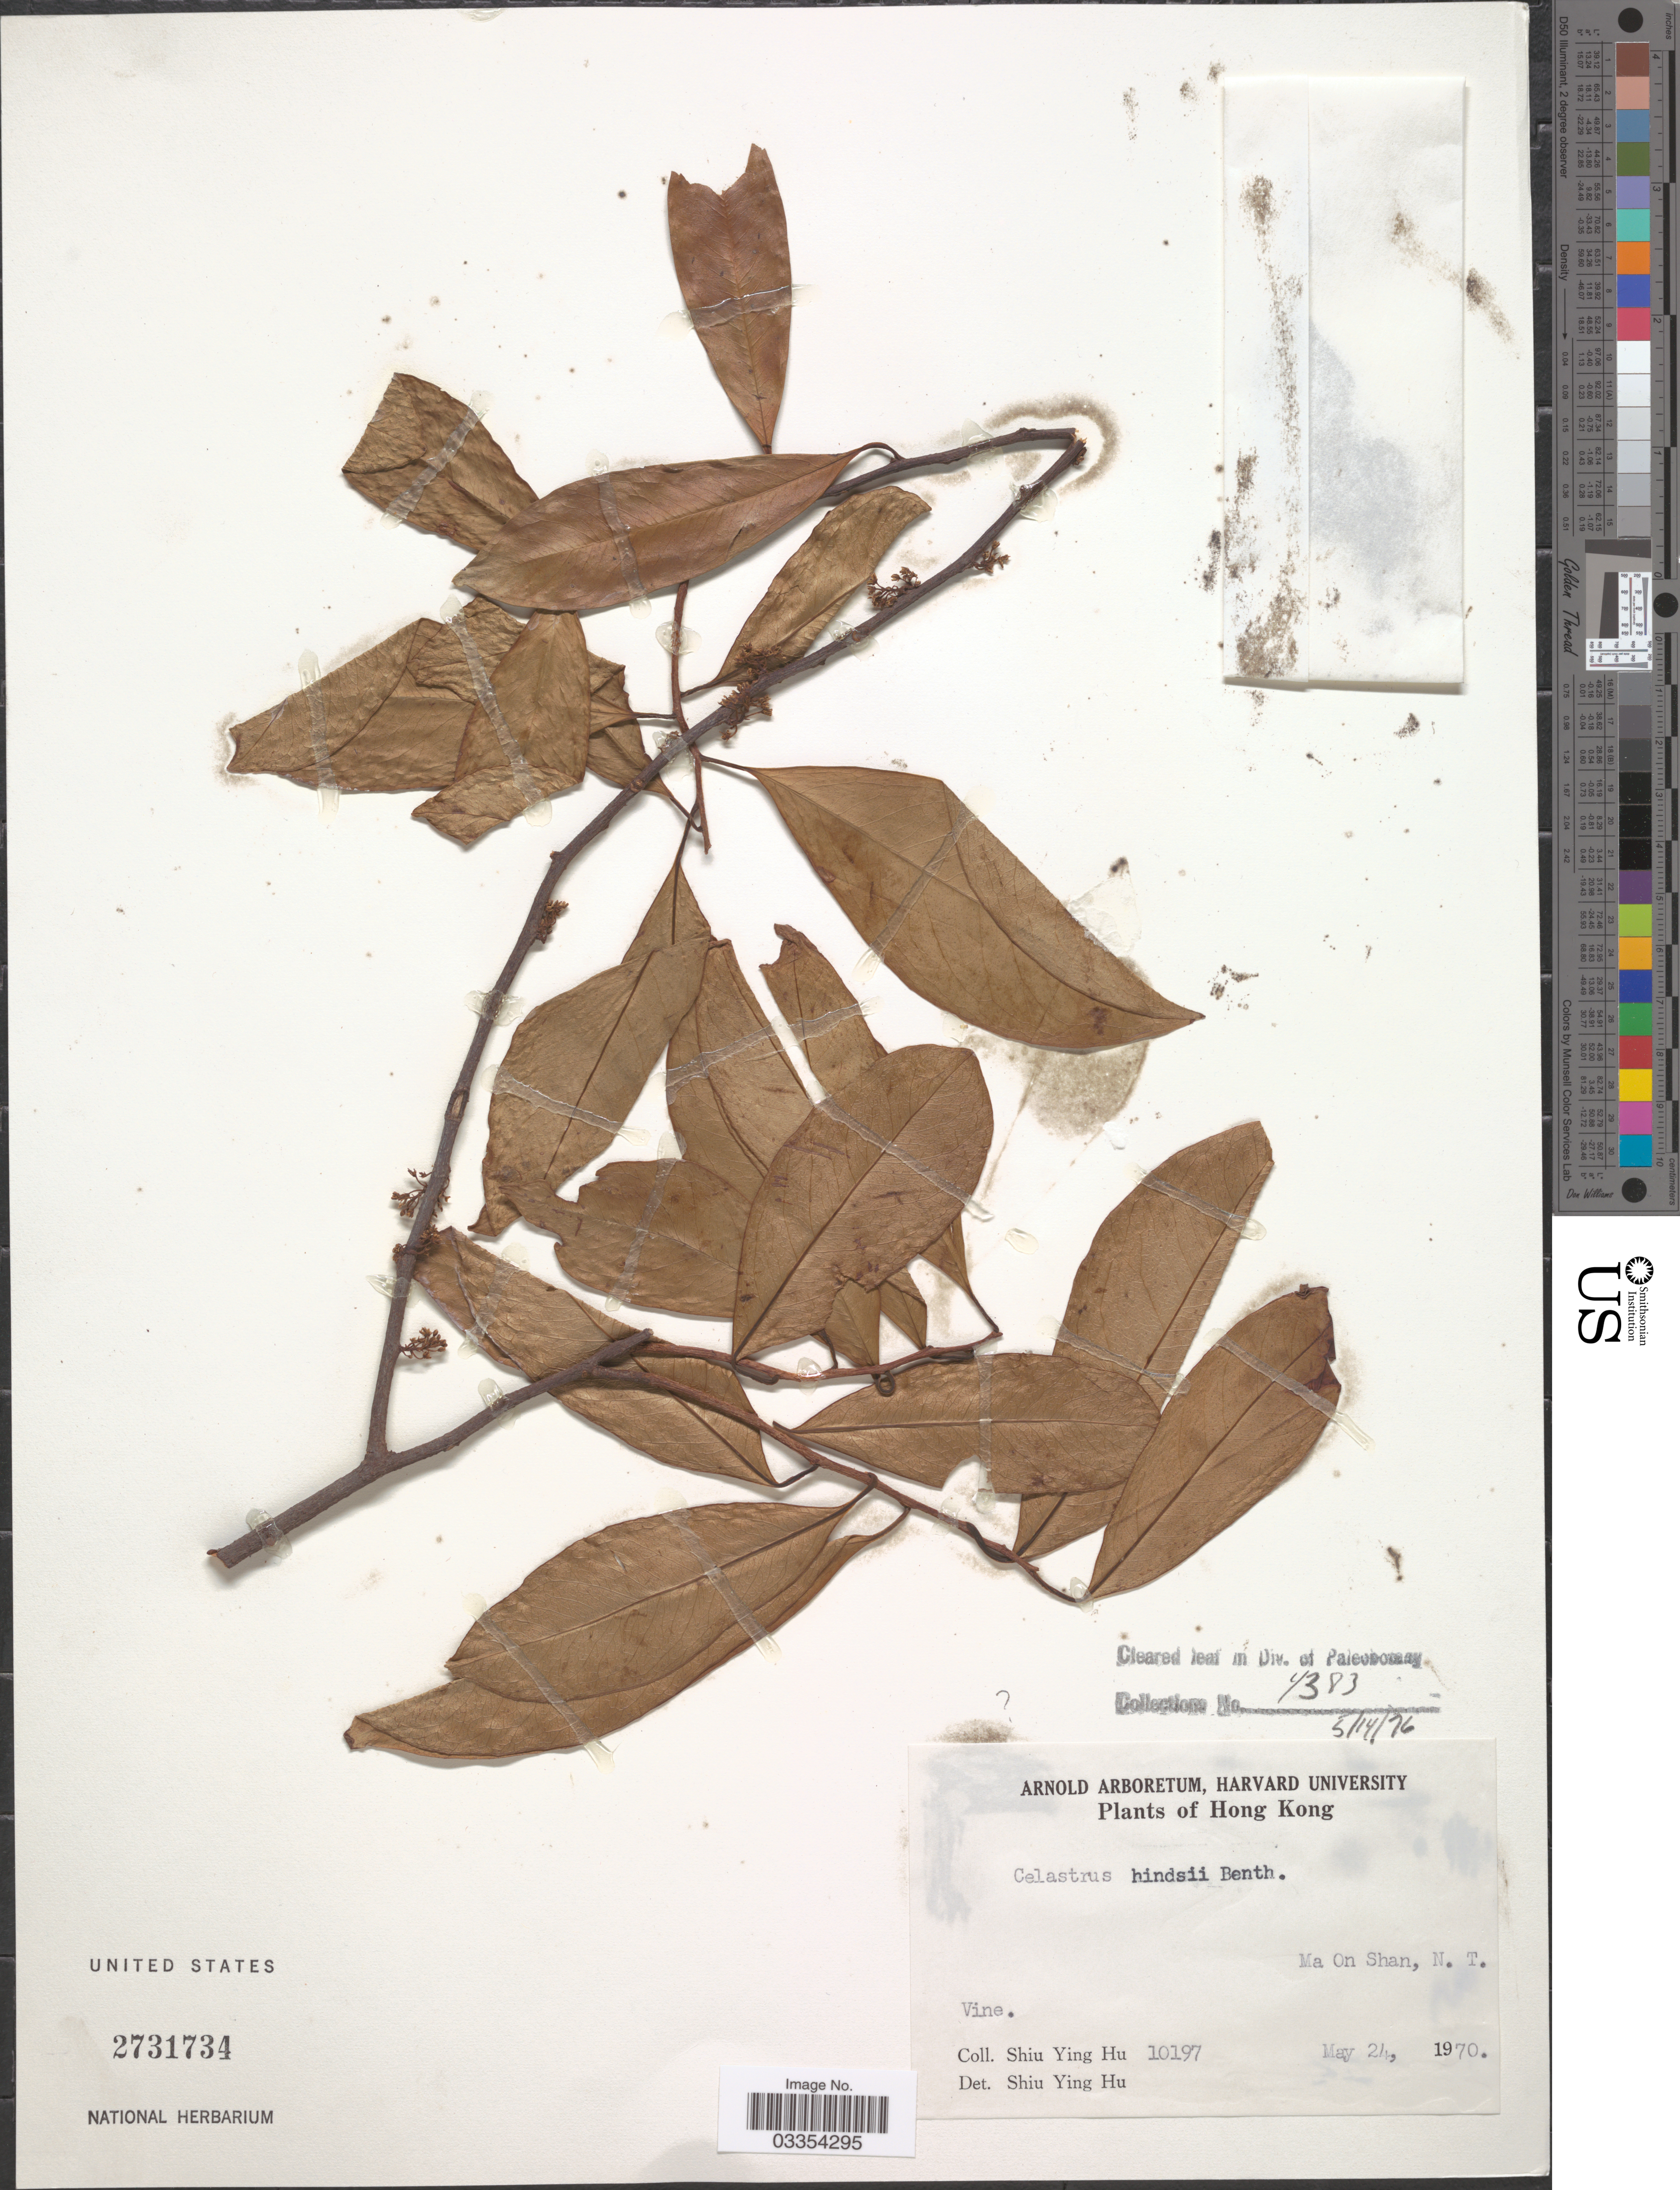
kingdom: Plantae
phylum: Tracheophyta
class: Magnoliopsida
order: Celastrales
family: Celastraceae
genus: Celastrus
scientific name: Celastrus hindsii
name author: Benth.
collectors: S. Y. Hu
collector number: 10197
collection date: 1970-05-24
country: China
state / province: Hong Kong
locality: Ma On Shan, N. T.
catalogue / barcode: US 2731734